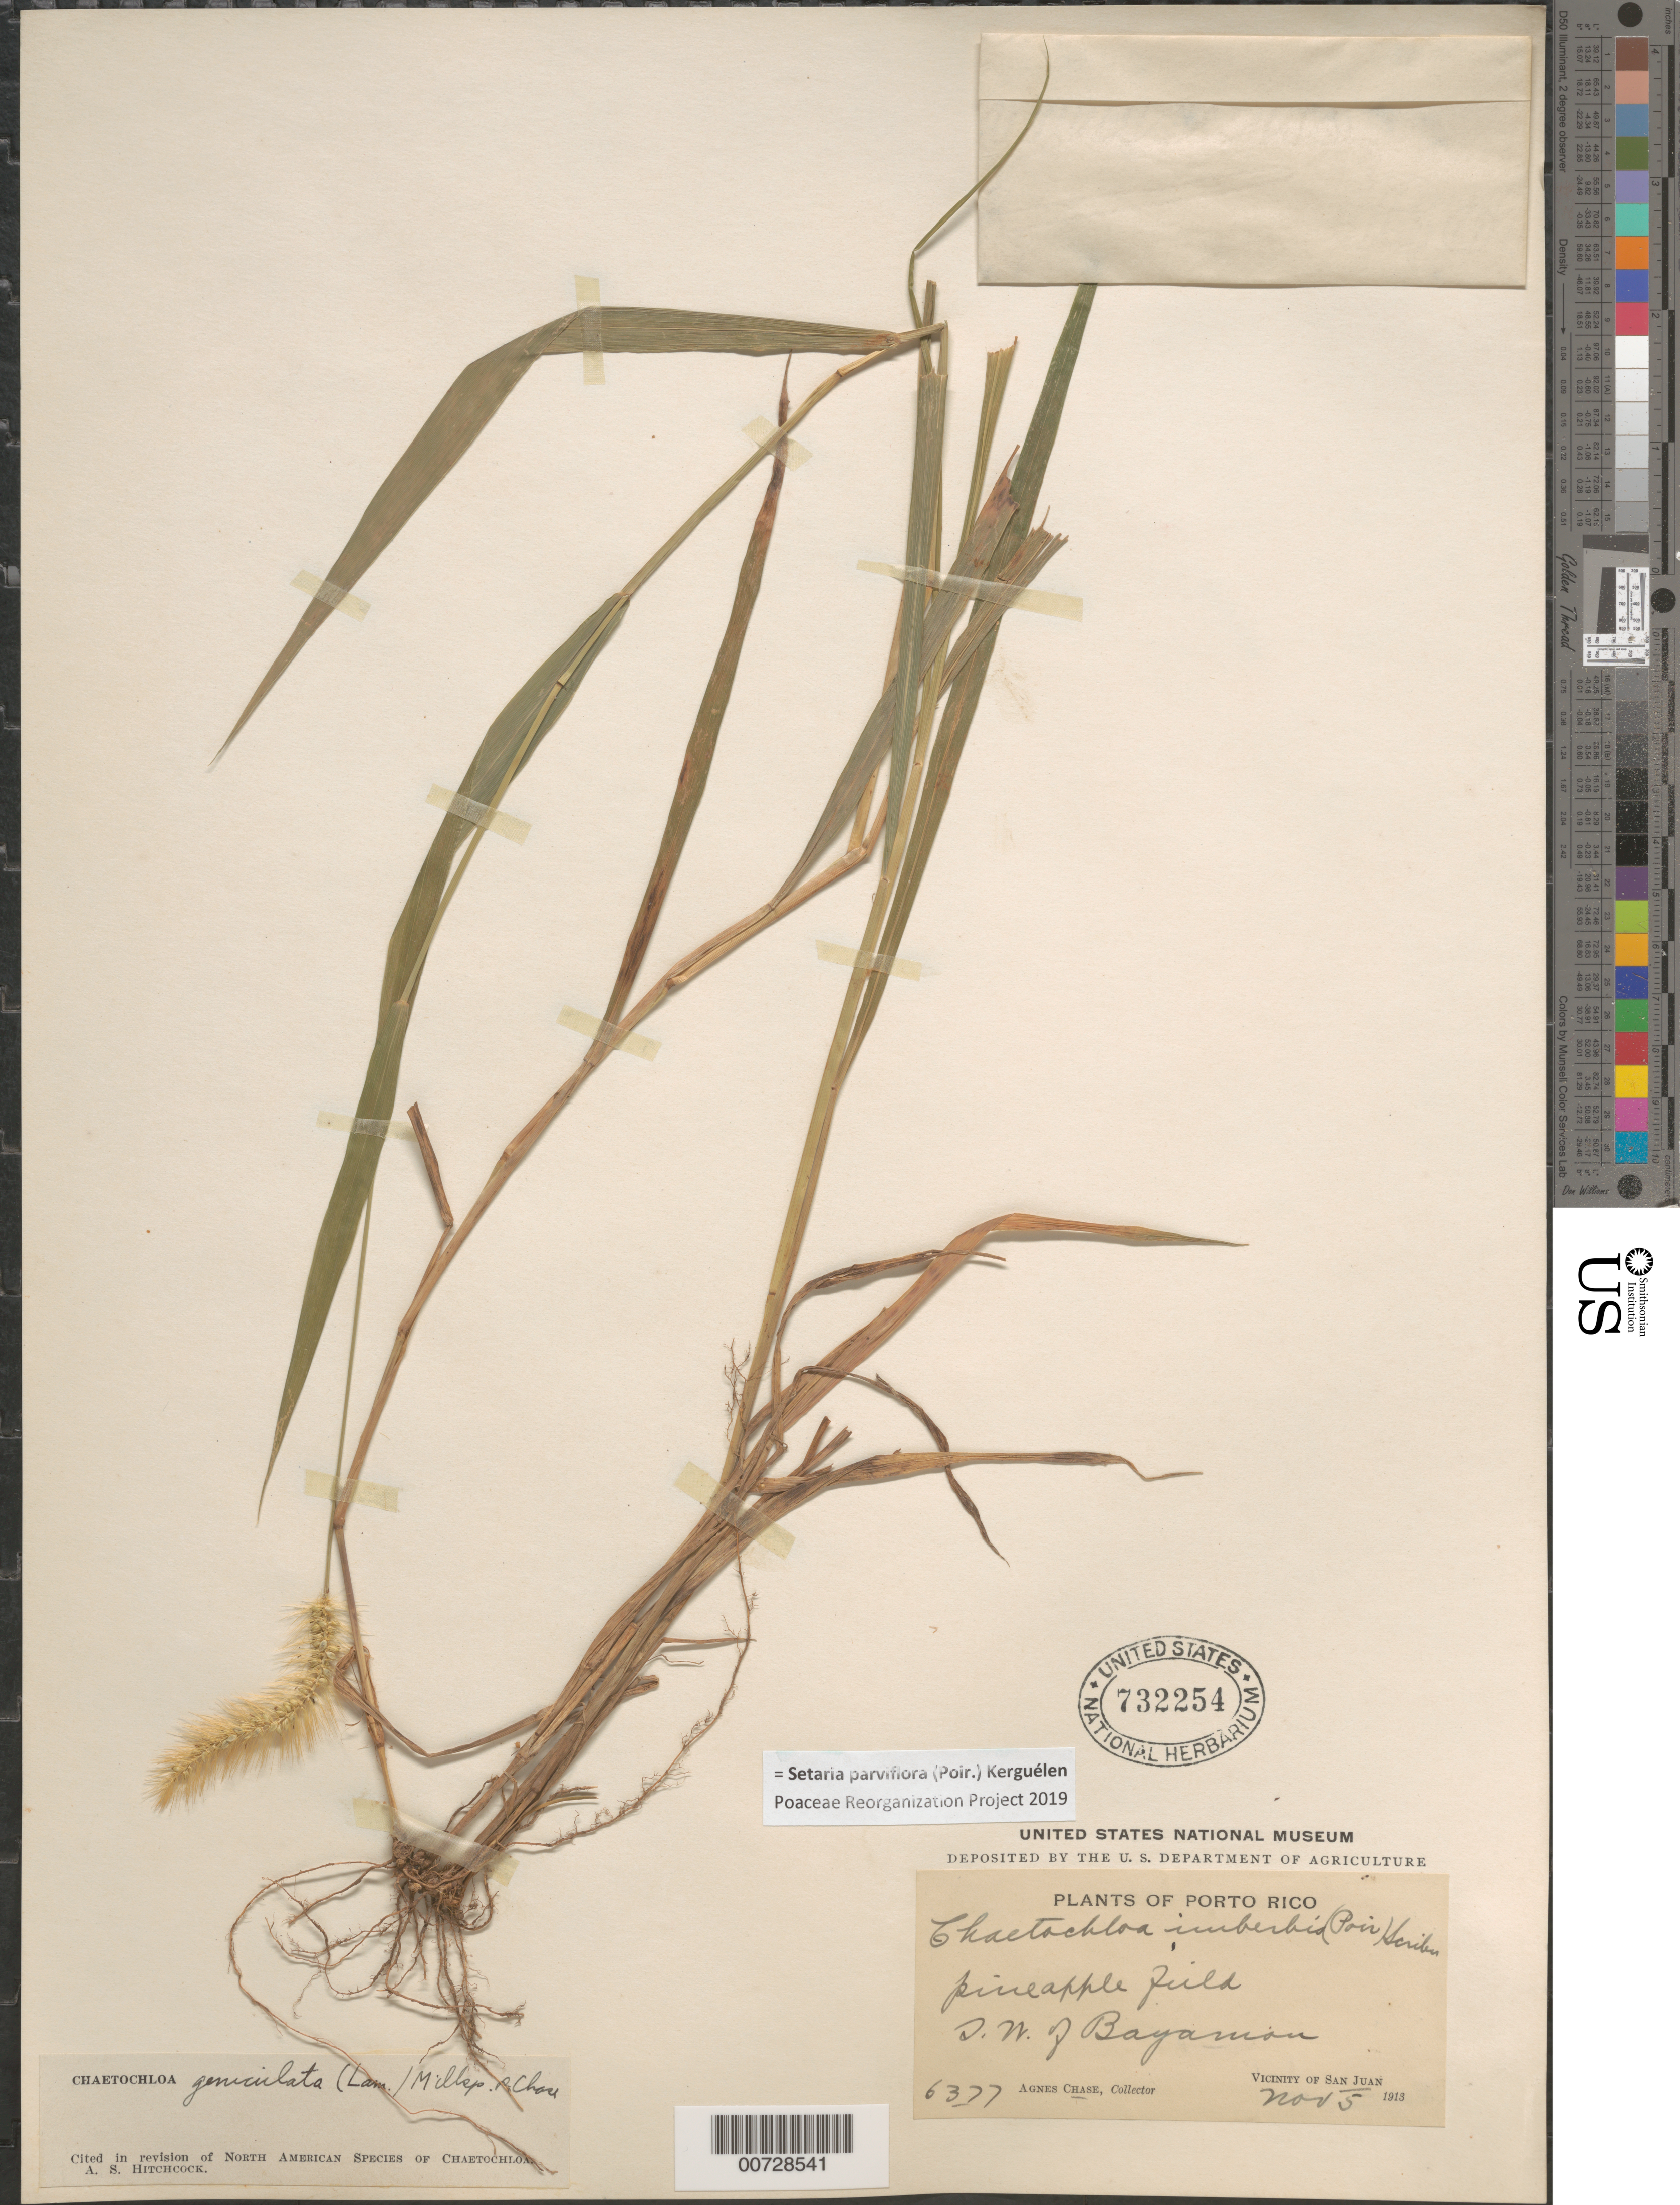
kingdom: Plantae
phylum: Tracheophyta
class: Liliopsida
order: Poales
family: Poaceae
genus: Setaria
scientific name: Setaria parviflora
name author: (Poir.) Kerguélen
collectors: A. Chase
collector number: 6377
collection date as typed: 05 Nov 1913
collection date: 1913-11-05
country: Puerto Rico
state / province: Bayamón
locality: Bayamon, SW of; San Juan, vic of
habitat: Pineapple field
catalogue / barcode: US 732254